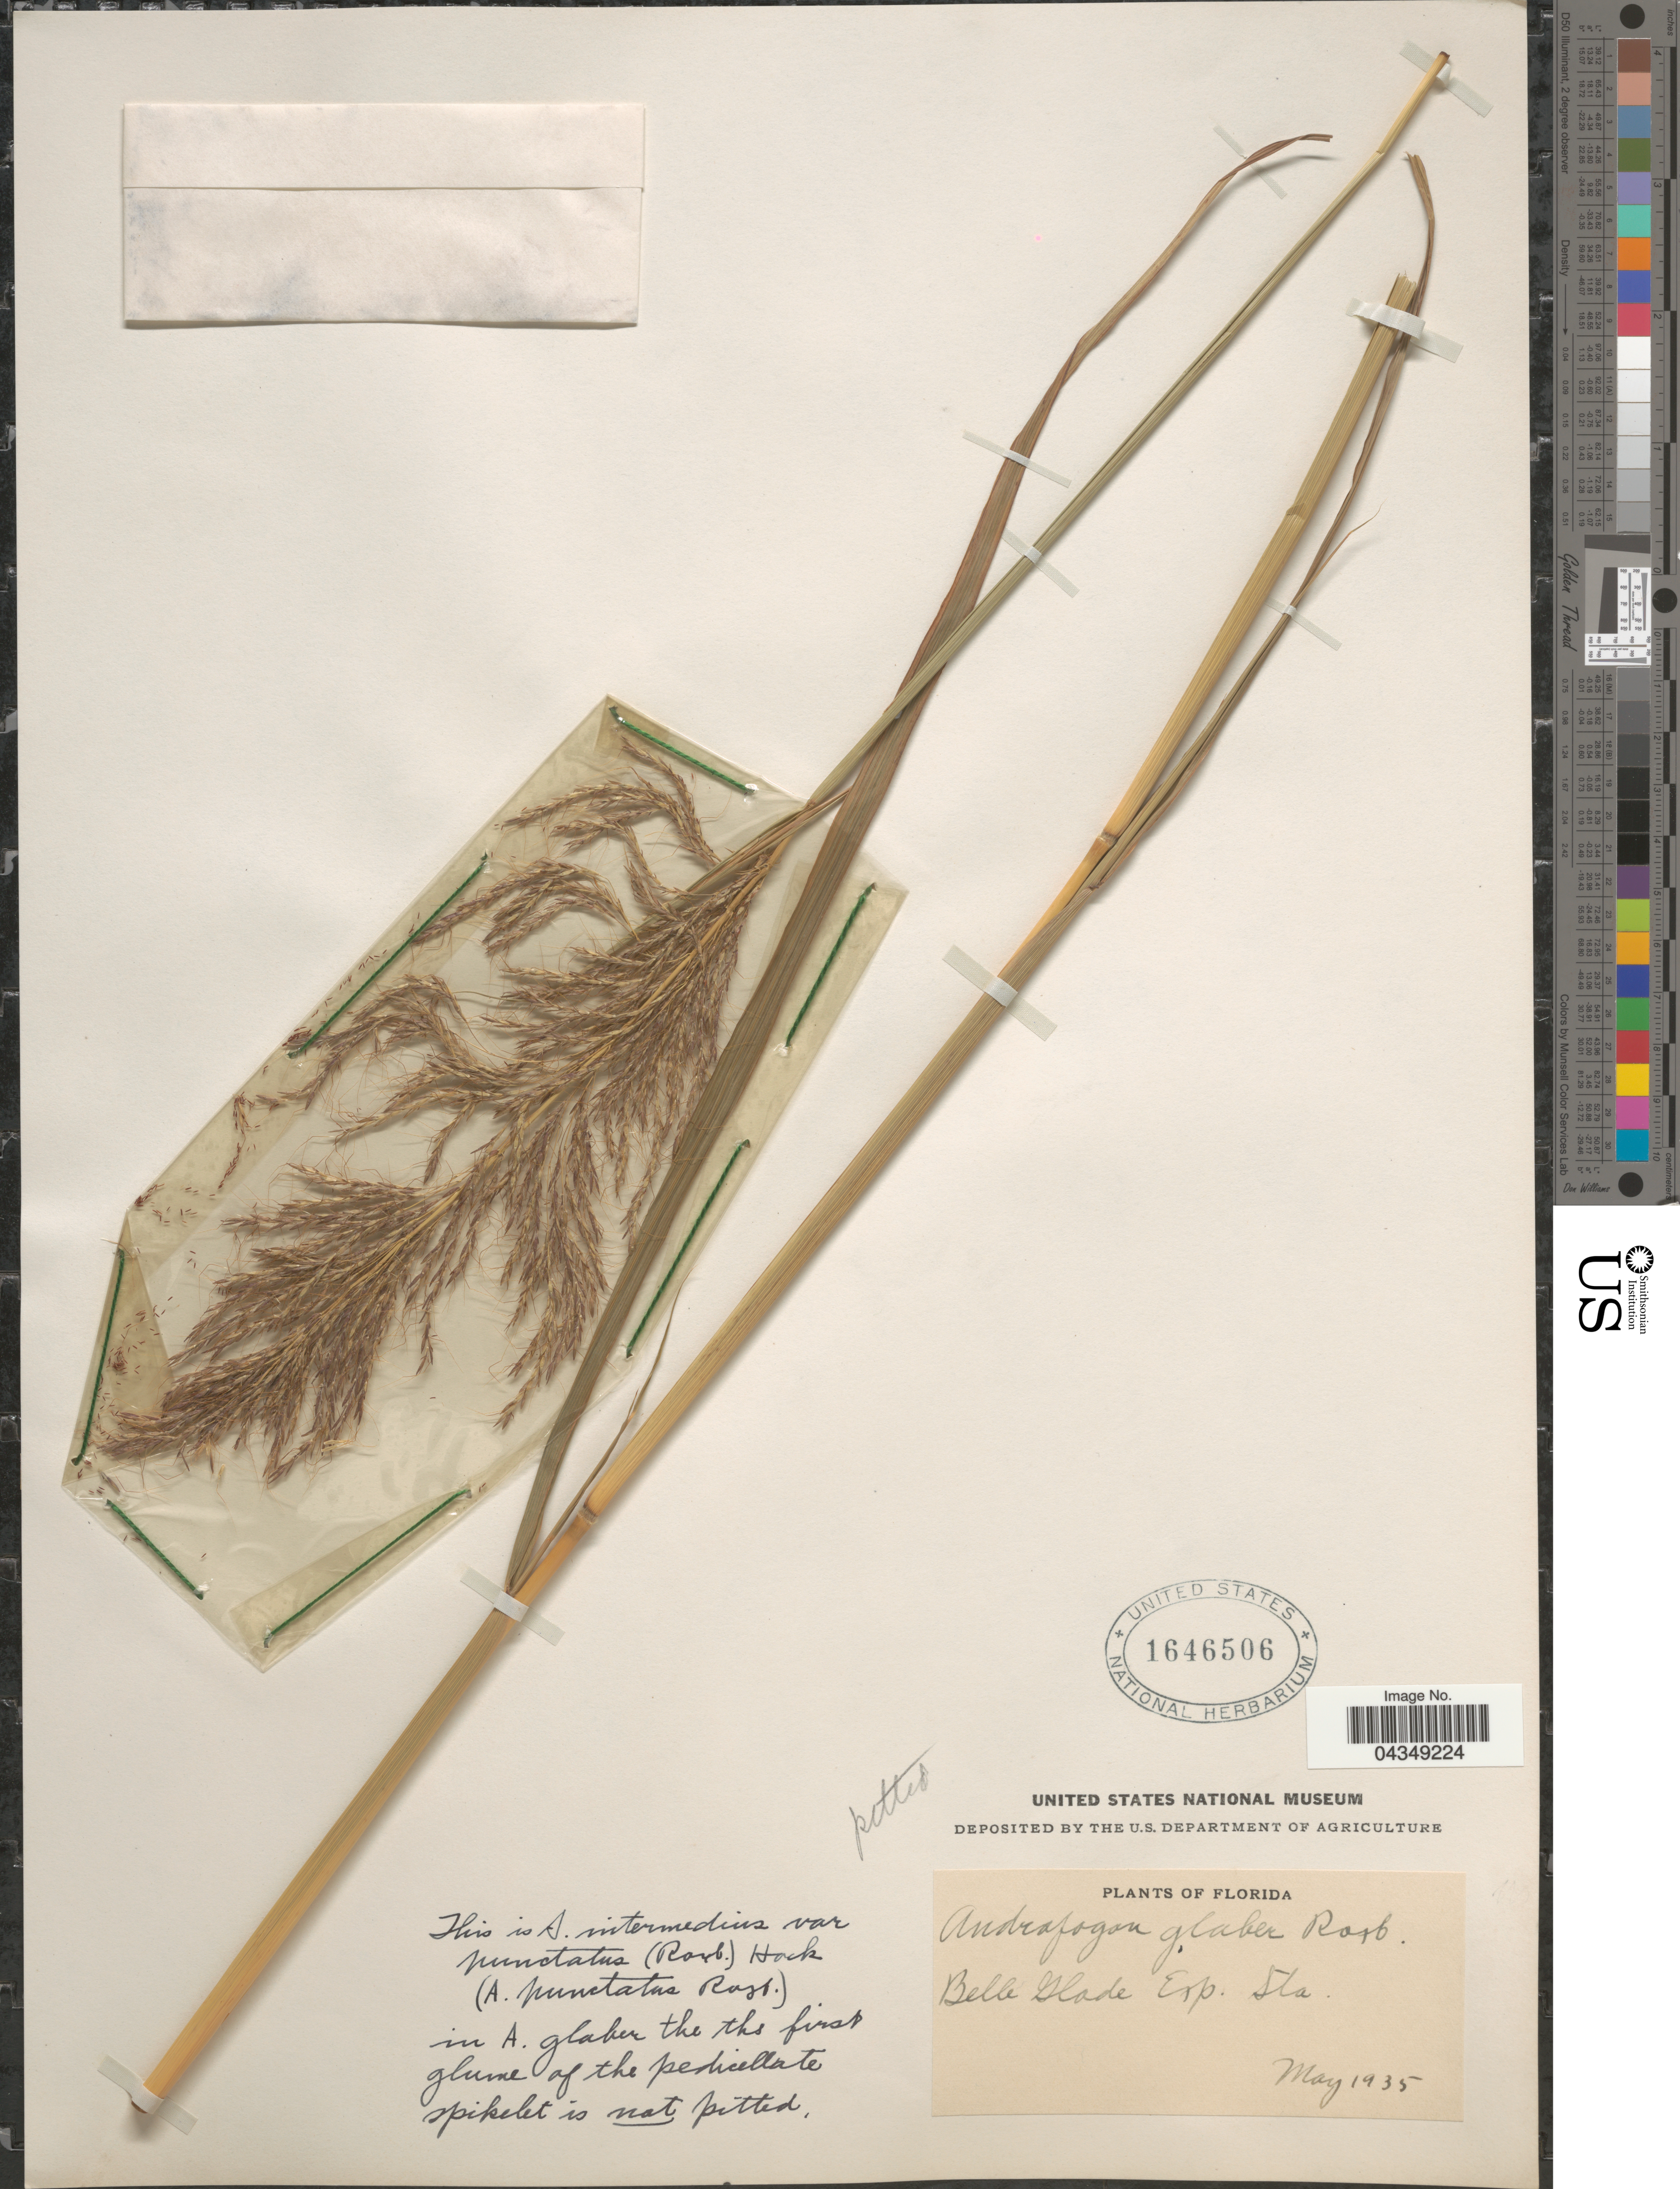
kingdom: Plantae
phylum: Tracheophyta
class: Liliopsida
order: Poales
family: Poaceae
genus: Bothriochloa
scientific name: Bothriochloa bladhii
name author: (Retz.) S.T. Blake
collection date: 1935-05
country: United States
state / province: Florida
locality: Belle Glade Exp. Sta.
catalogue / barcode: US 1646506